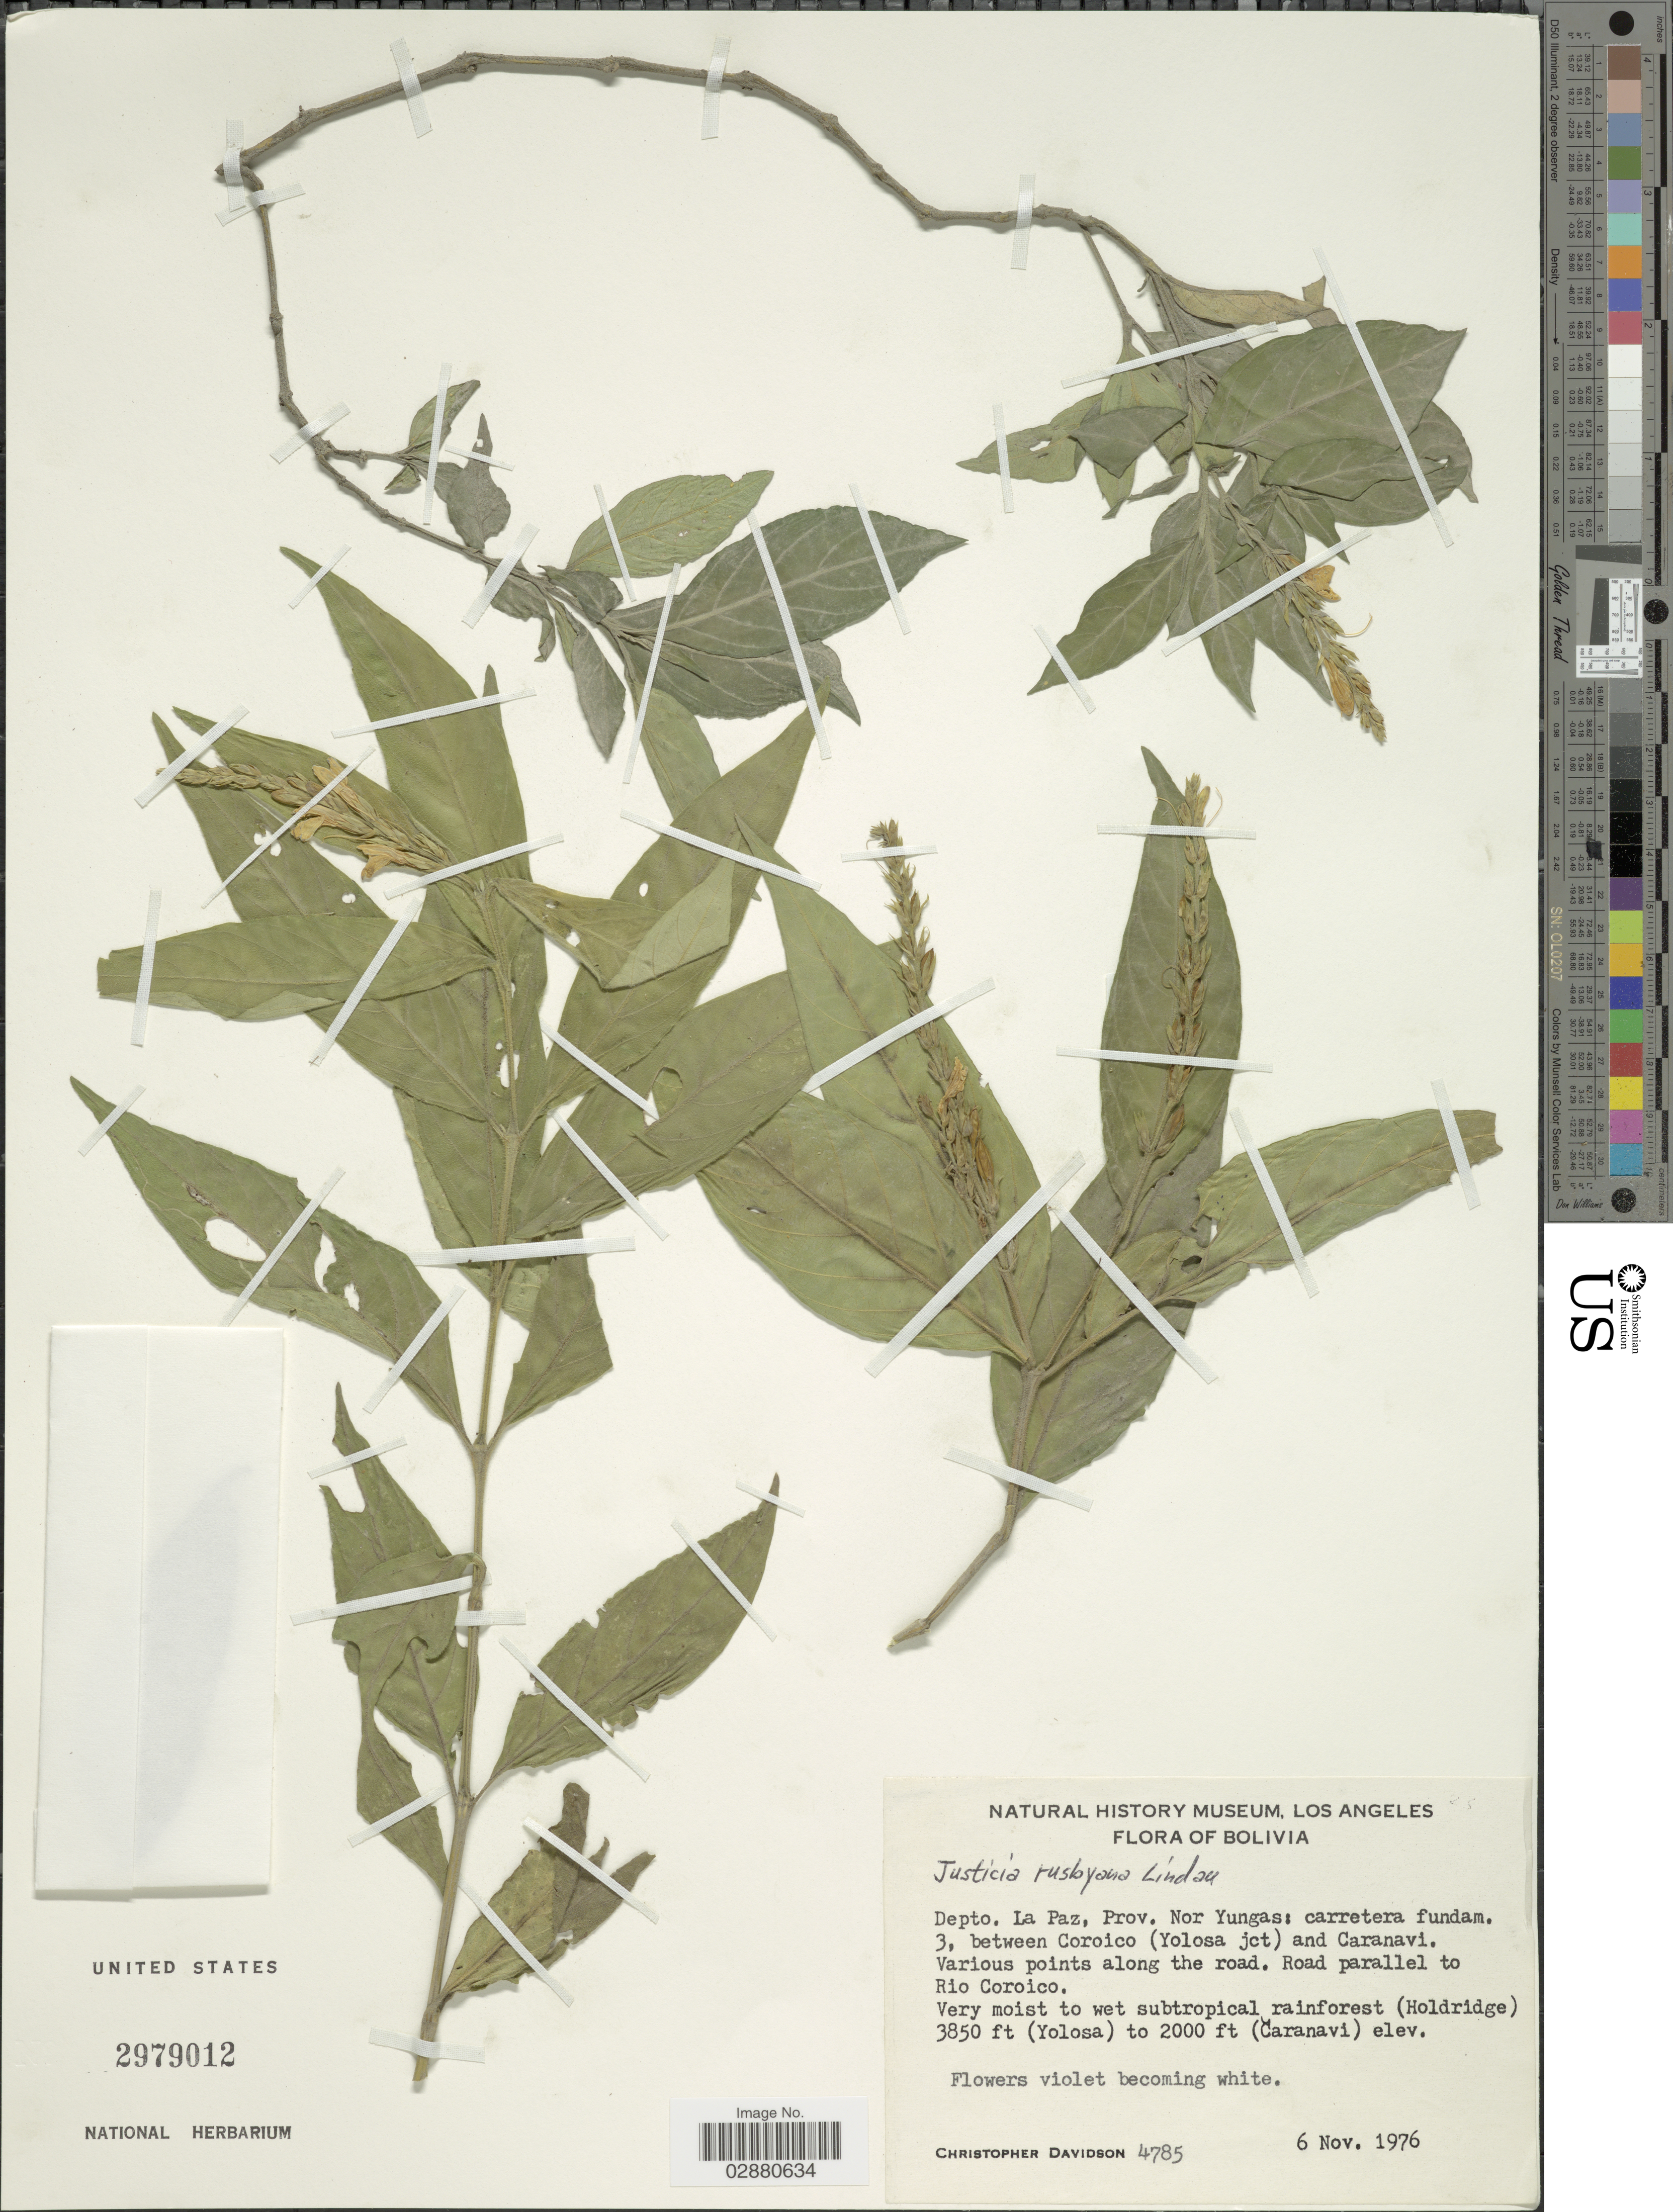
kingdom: Plantae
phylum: Tracheophyta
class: Magnoliopsida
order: Lamiales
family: Acanthaceae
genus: Justicia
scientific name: Justicia rusbyana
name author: Lindau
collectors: C. Davidson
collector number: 4785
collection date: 1976-11-06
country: Bolivia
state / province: La Paz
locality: Depto. La Paz, Prov. Nor Yungas: carretera fundam. 3, between Coroico (Yolosa jct) and Caranavi. Various points along the road, Road parallel to Rio Coroico. Very moist to wet subtropical rainforest (Holdridge) (Yolosa) (Caranavi).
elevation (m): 610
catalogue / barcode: US 2979012